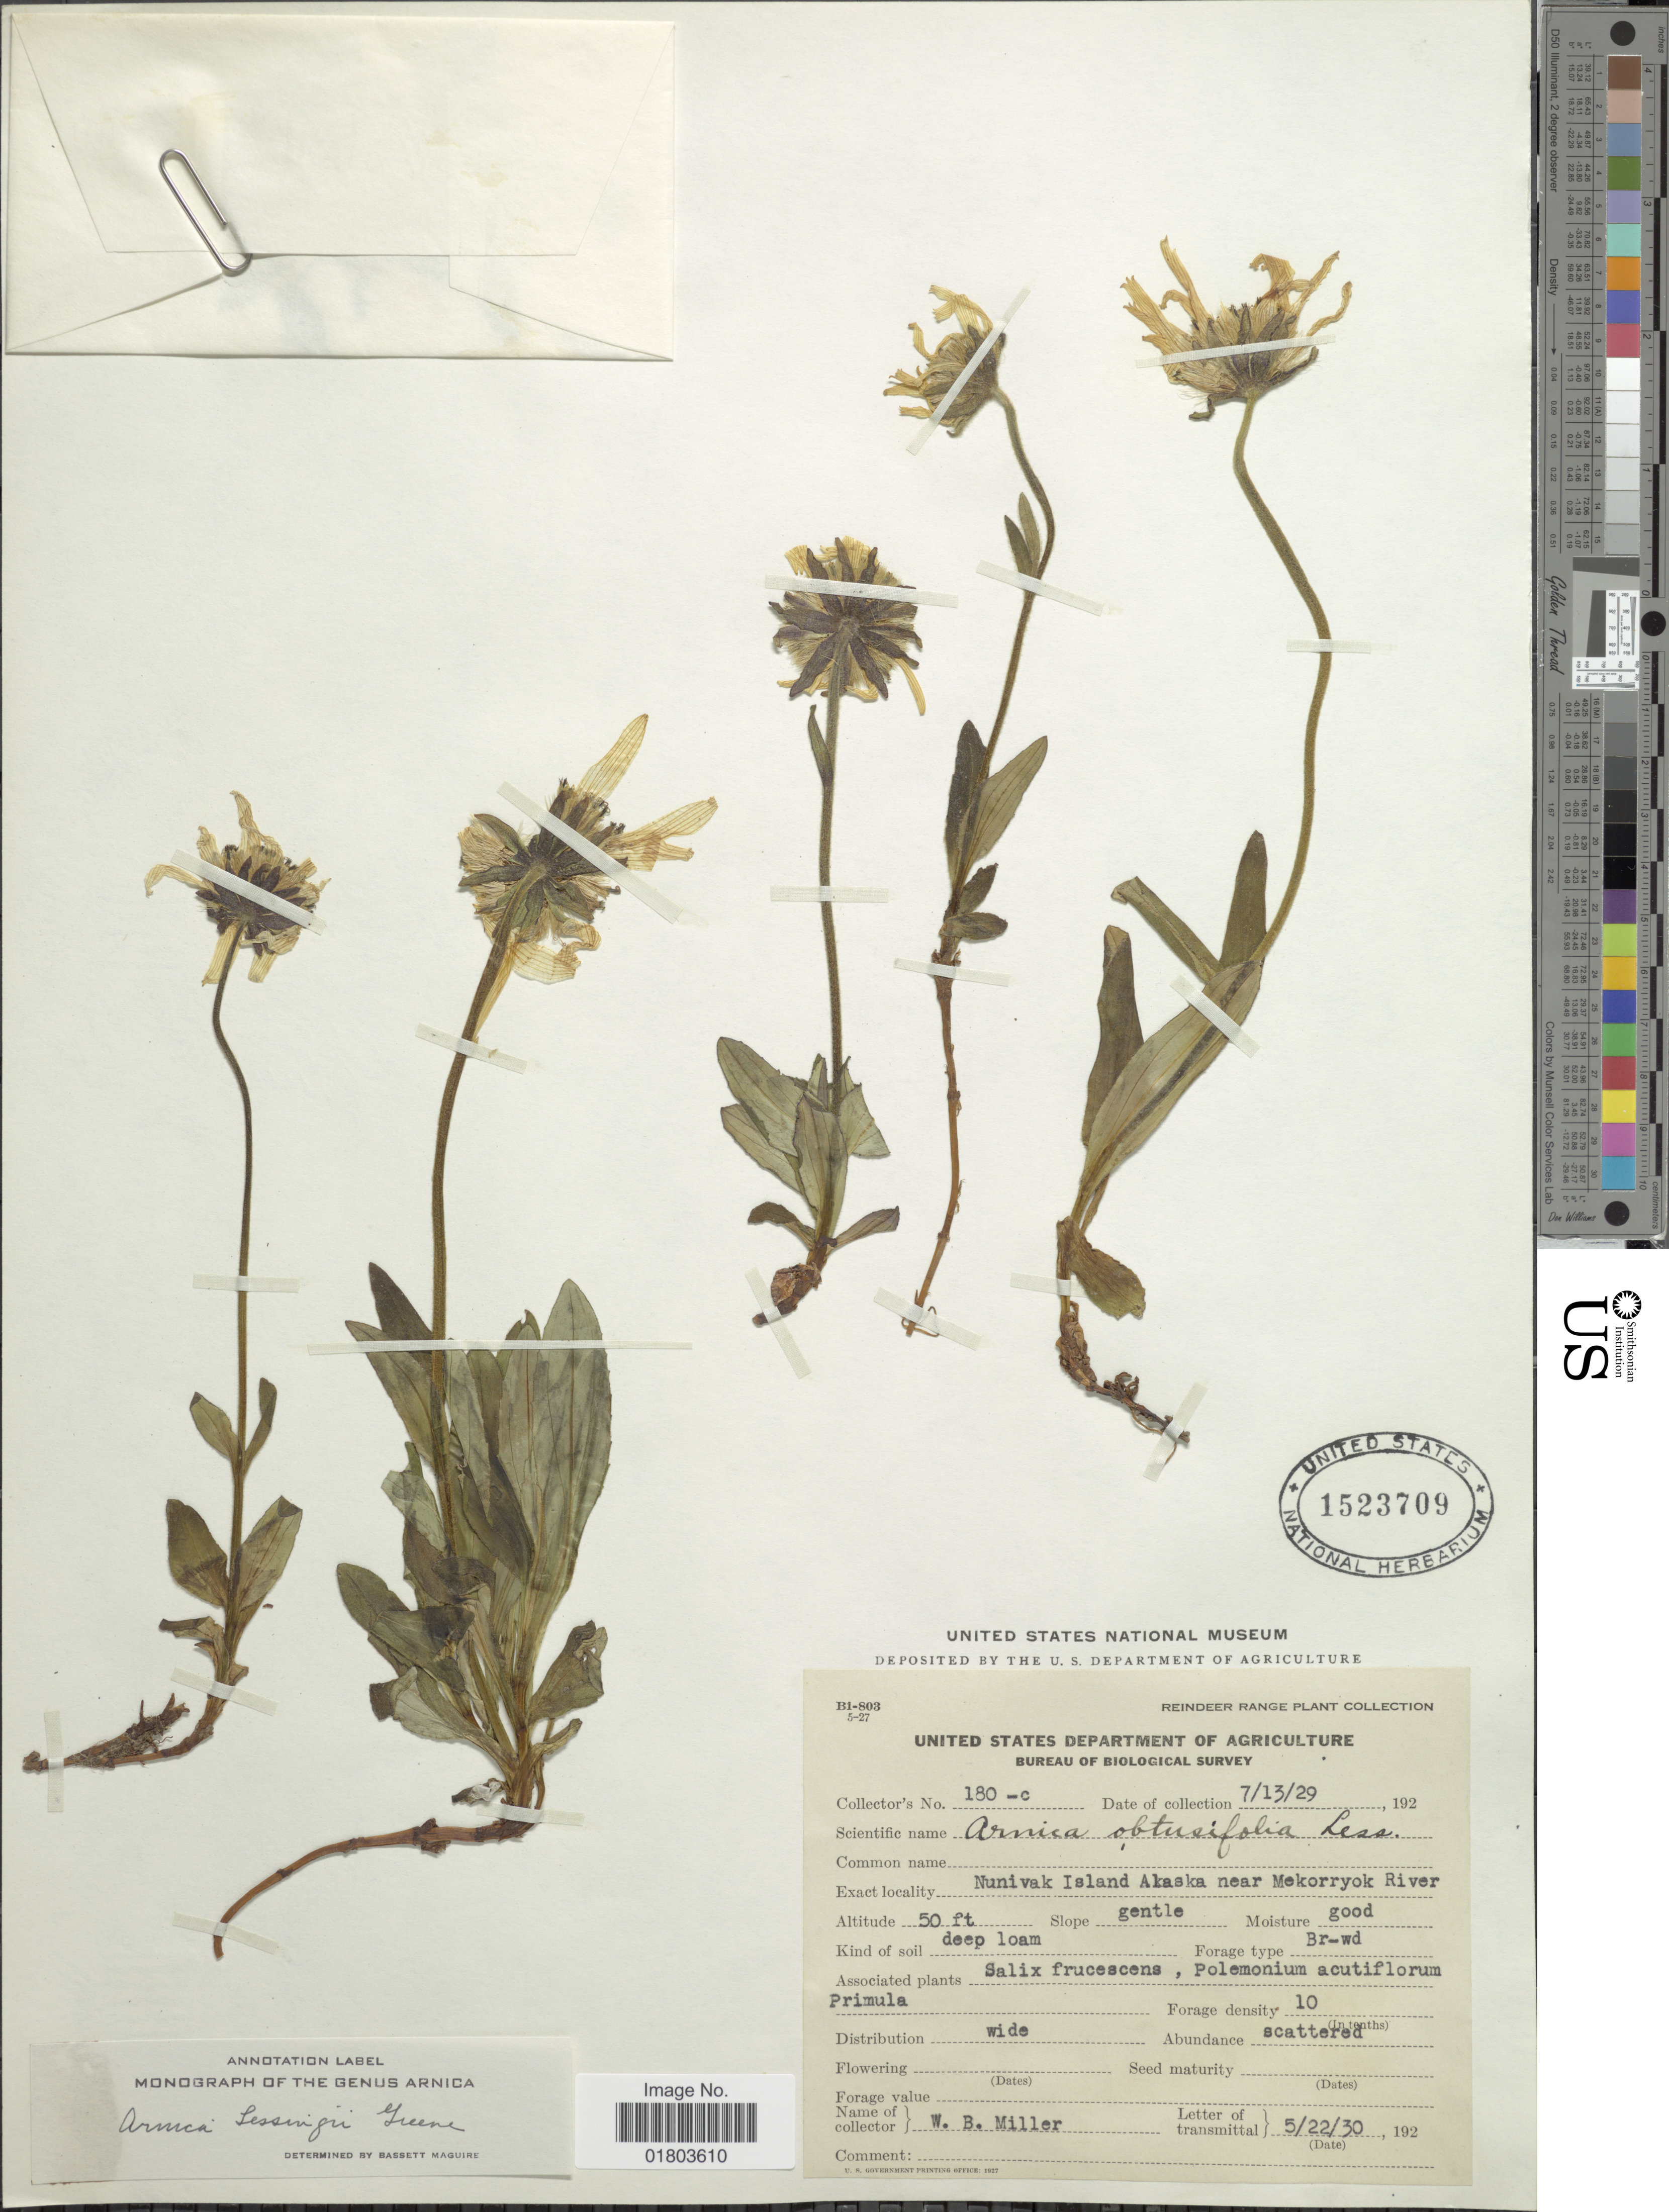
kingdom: Plantae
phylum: Tracheophyta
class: Magnoliopsida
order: Asterales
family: Asteraceae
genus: Arnica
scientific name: Arnica lessingii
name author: (Torr. & A. Gray) Greene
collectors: W. Miller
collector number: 180-c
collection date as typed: Transcribed d/m/y: 13/7/29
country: United States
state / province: Alaska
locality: Nunivak Island Alaska near Mekorryok River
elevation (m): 15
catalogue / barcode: US 1523709